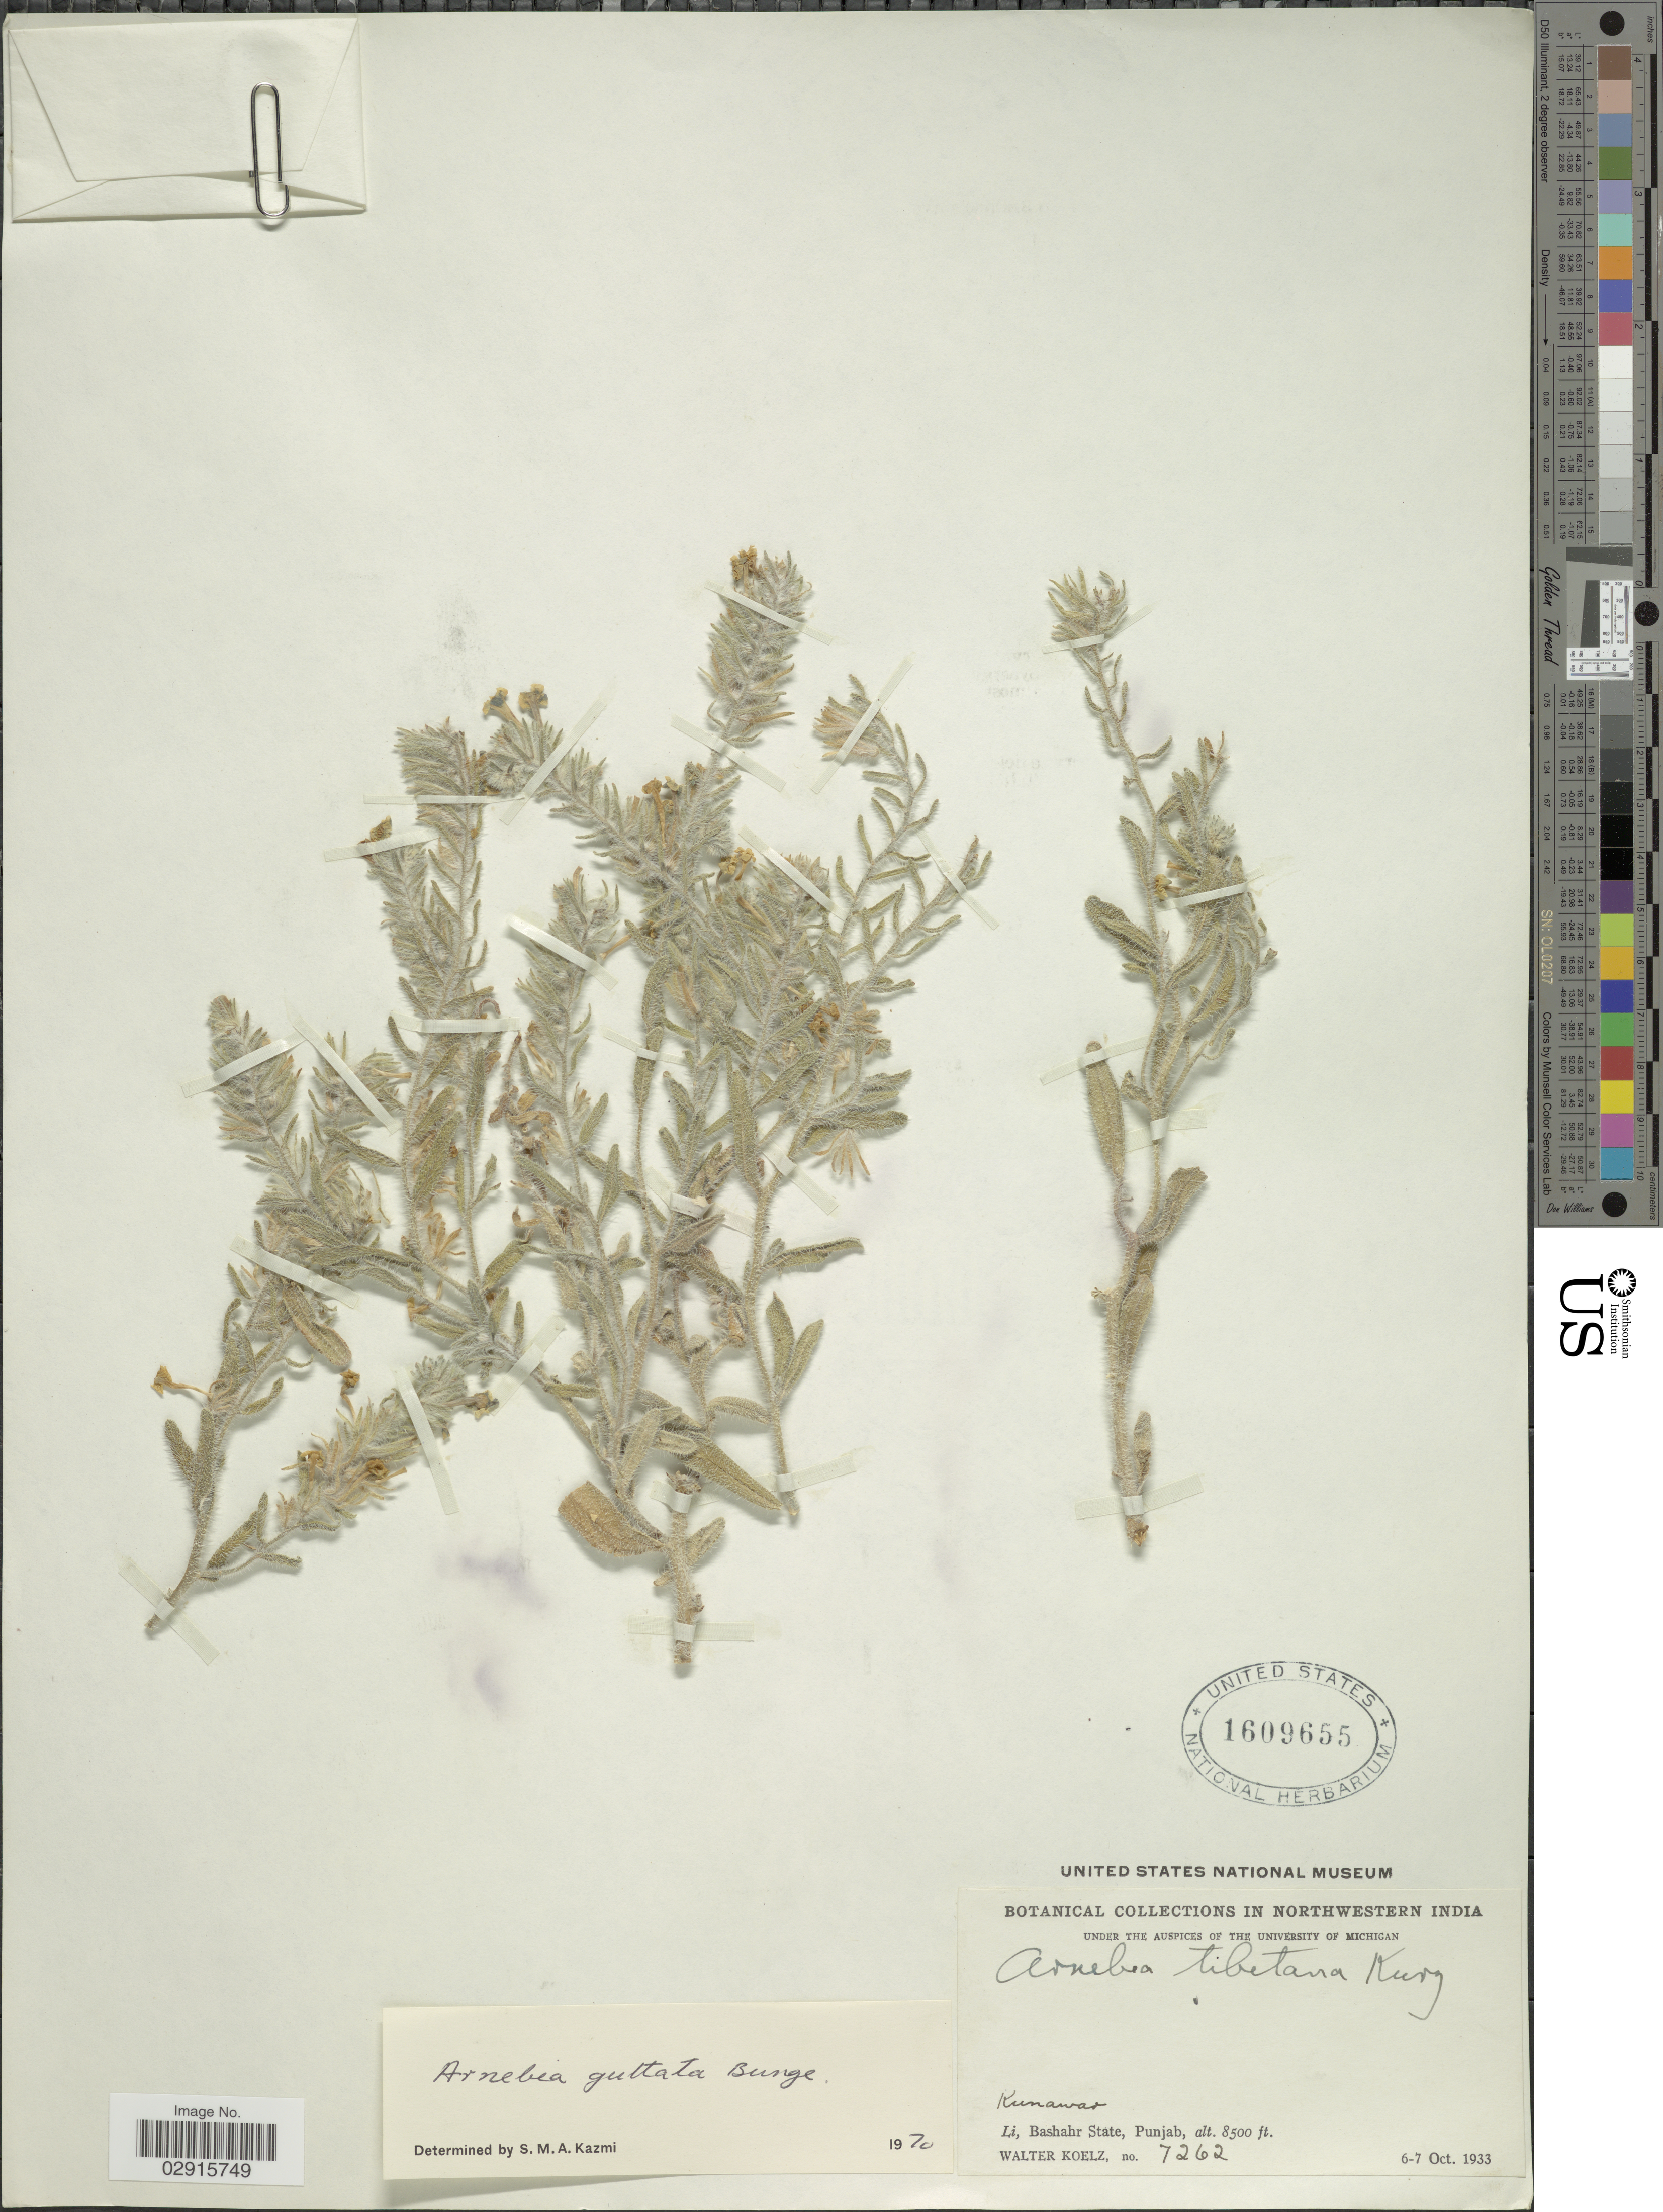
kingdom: Plantae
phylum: Tracheophyta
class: Magnoliopsida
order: Boraginales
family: Boraginaceae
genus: Arnebia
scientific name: Arnebia guttata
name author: Bunge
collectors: W. N. Koelz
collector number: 7262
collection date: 1933-10-06/1933-10-07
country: India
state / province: Punjab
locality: Northwestern India. Kunawar. Li, Bashahr State.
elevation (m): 2591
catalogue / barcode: US 1609655